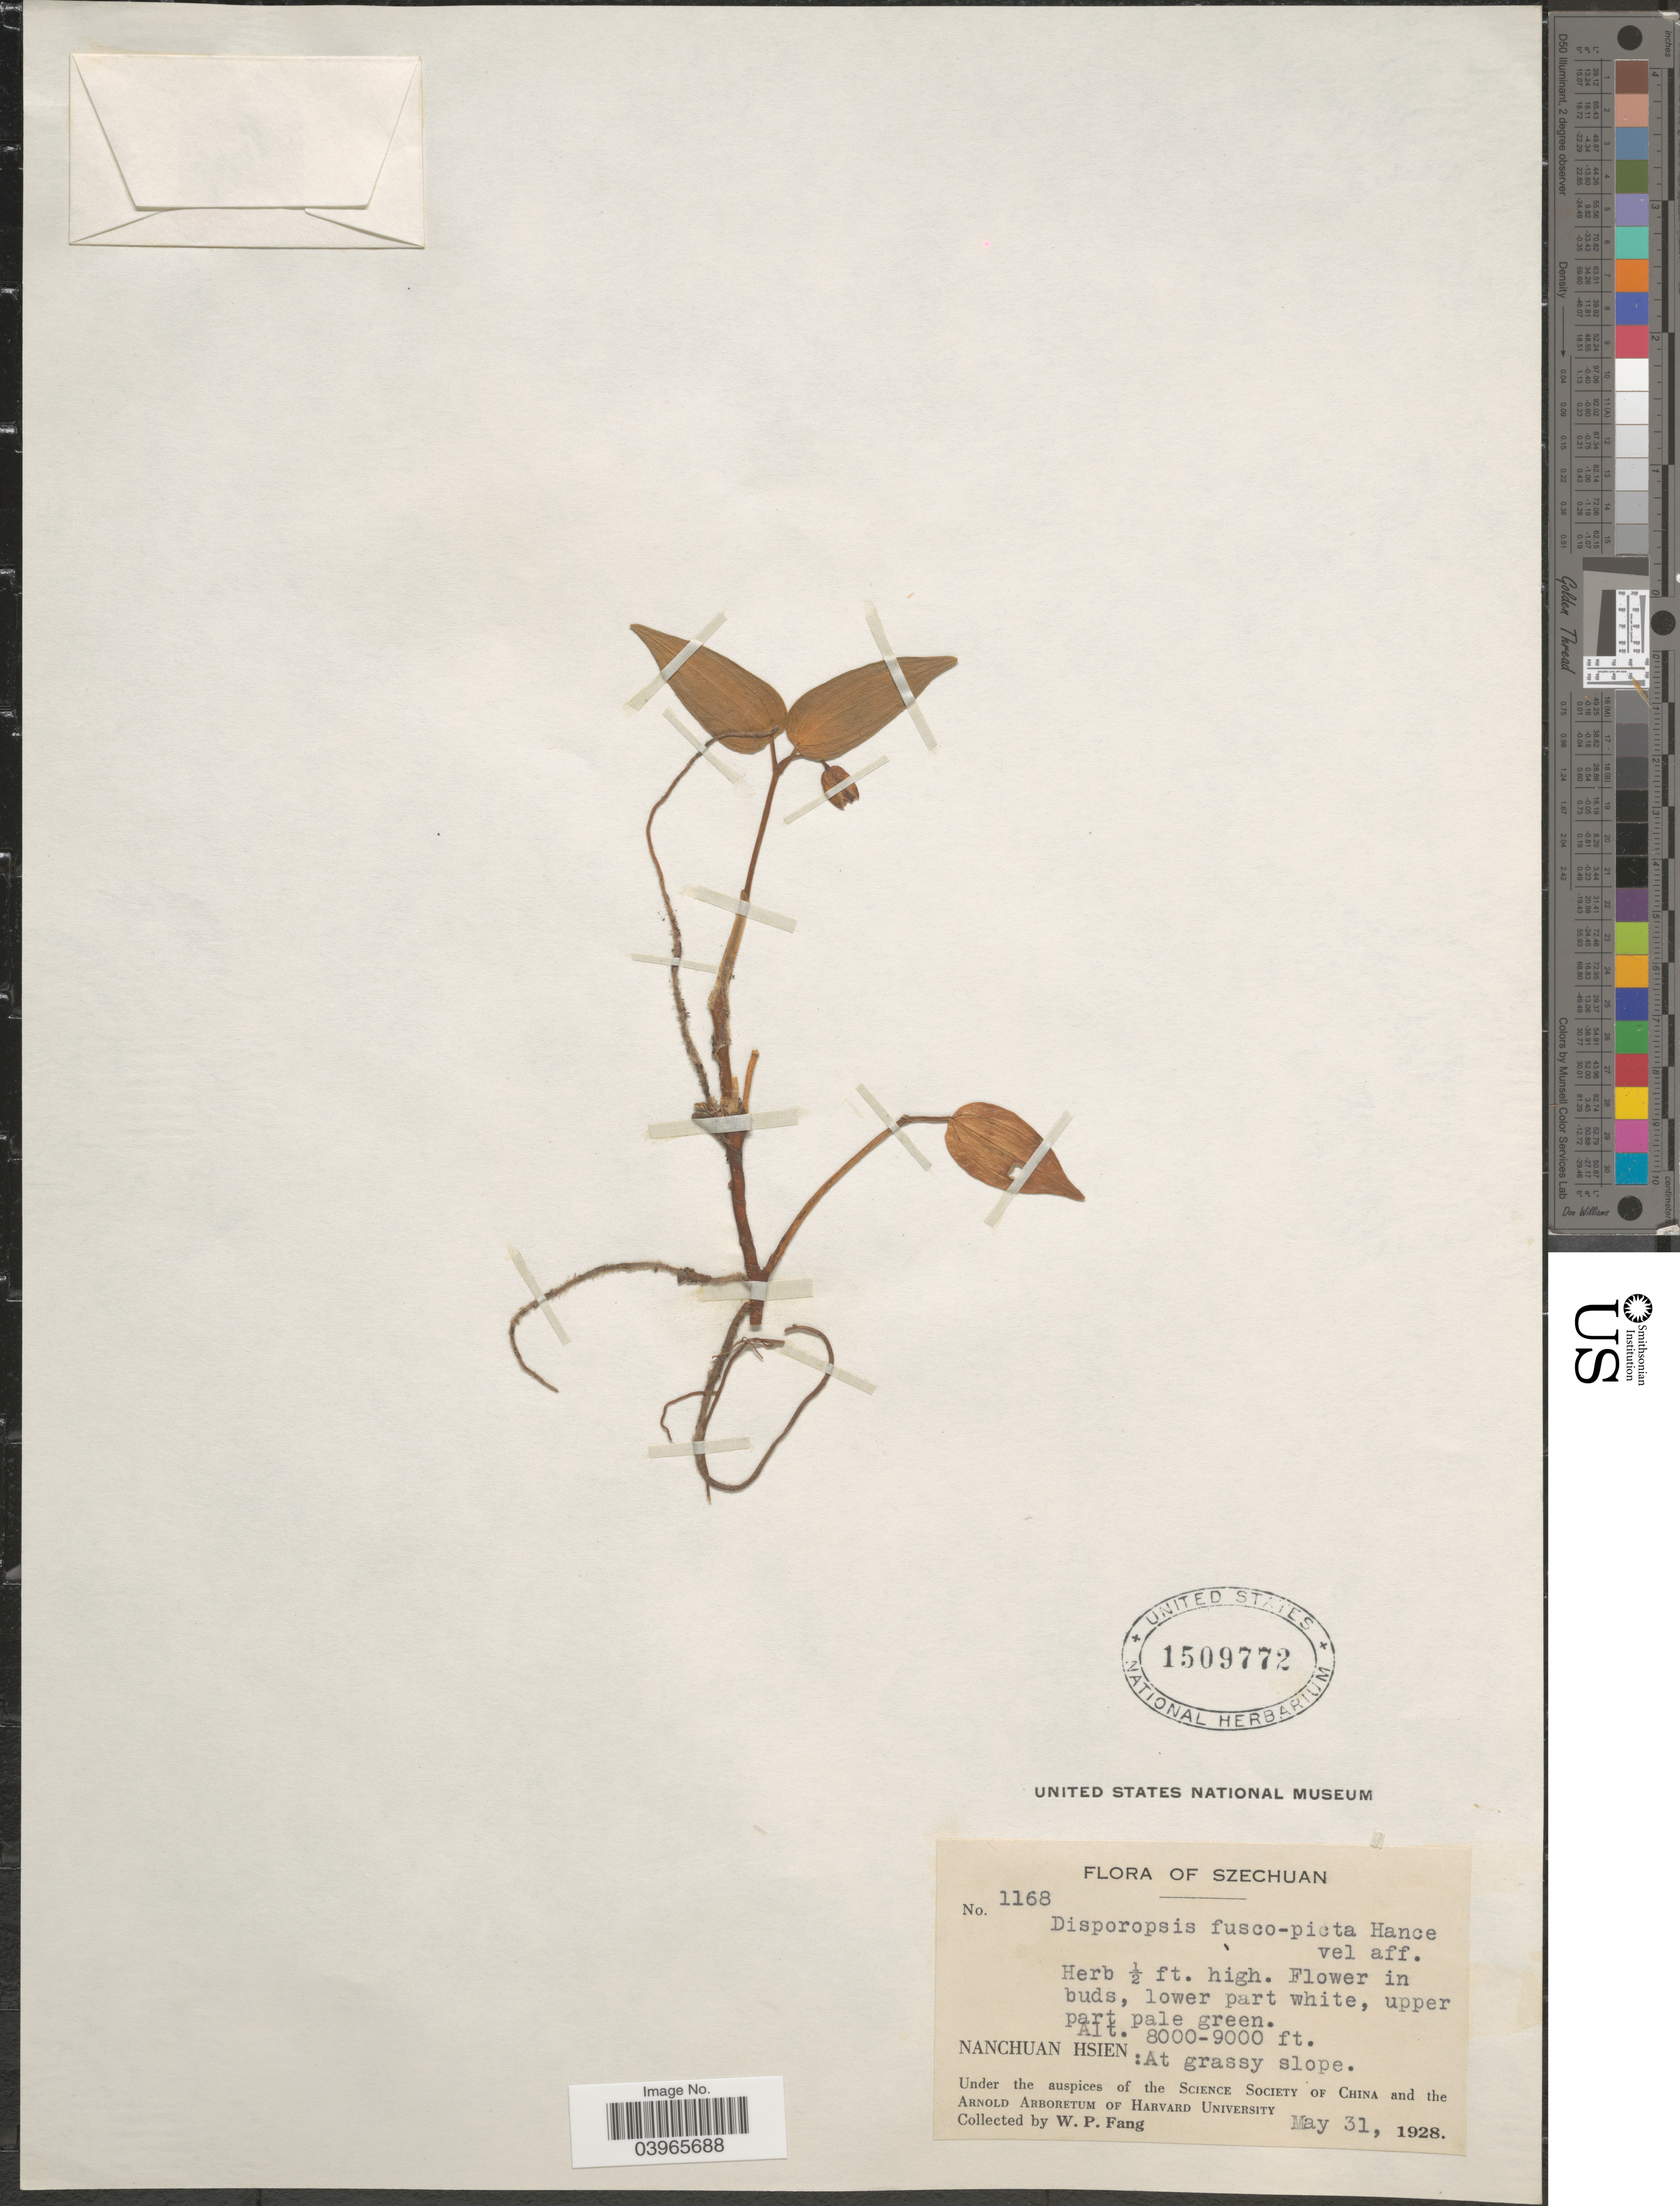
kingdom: Plantae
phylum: Tracheophyta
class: Liliopsida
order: Asparagales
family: Asparagaceae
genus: Disporopsis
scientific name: Disporopsis fuscopicta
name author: Hance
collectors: W. P. Fang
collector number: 1168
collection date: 1928-05-31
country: China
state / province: Sichuan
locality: Szechuan. Nanchuan Hsien.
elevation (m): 2438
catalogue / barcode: US 1509772